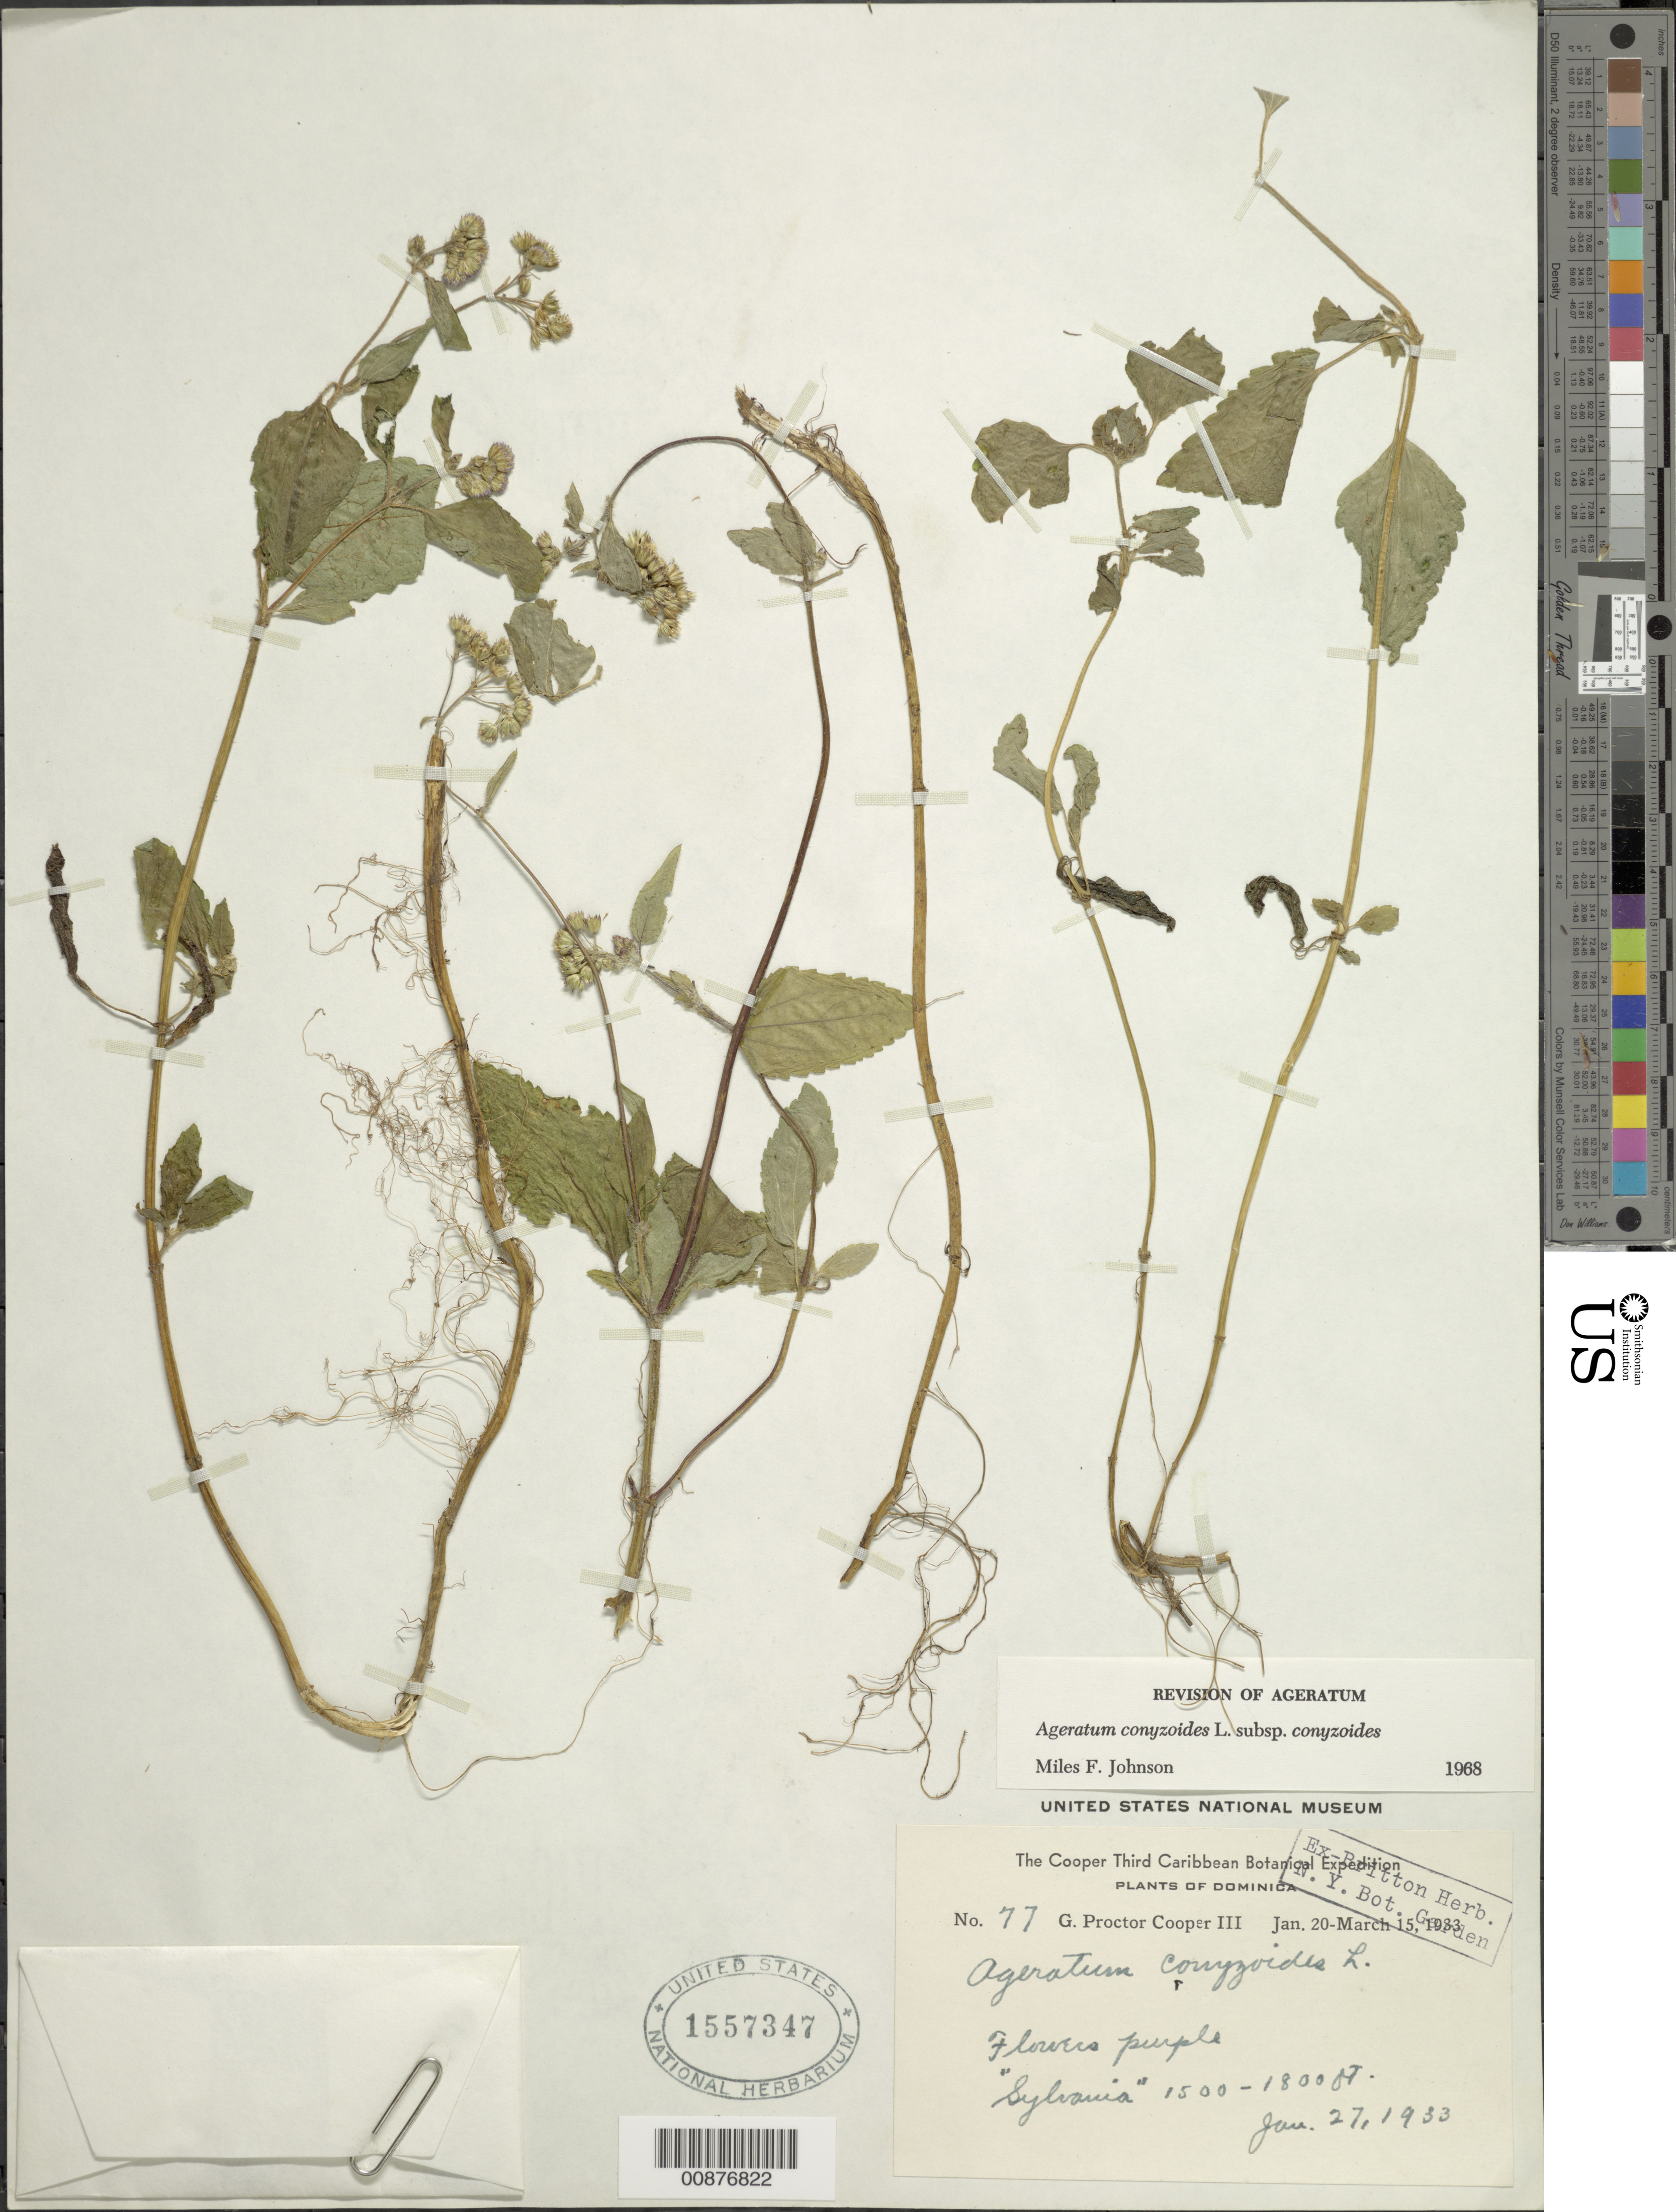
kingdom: Plantae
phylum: Tracheophyta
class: Magnoliopsida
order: Asterales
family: Asteraceae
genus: Ageratum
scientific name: Ageratum conyzoides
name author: L.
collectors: G. Cooper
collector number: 77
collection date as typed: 27 Jan 1933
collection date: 1933-01-27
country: Dominica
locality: "Sylvania"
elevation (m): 457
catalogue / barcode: US 1557347